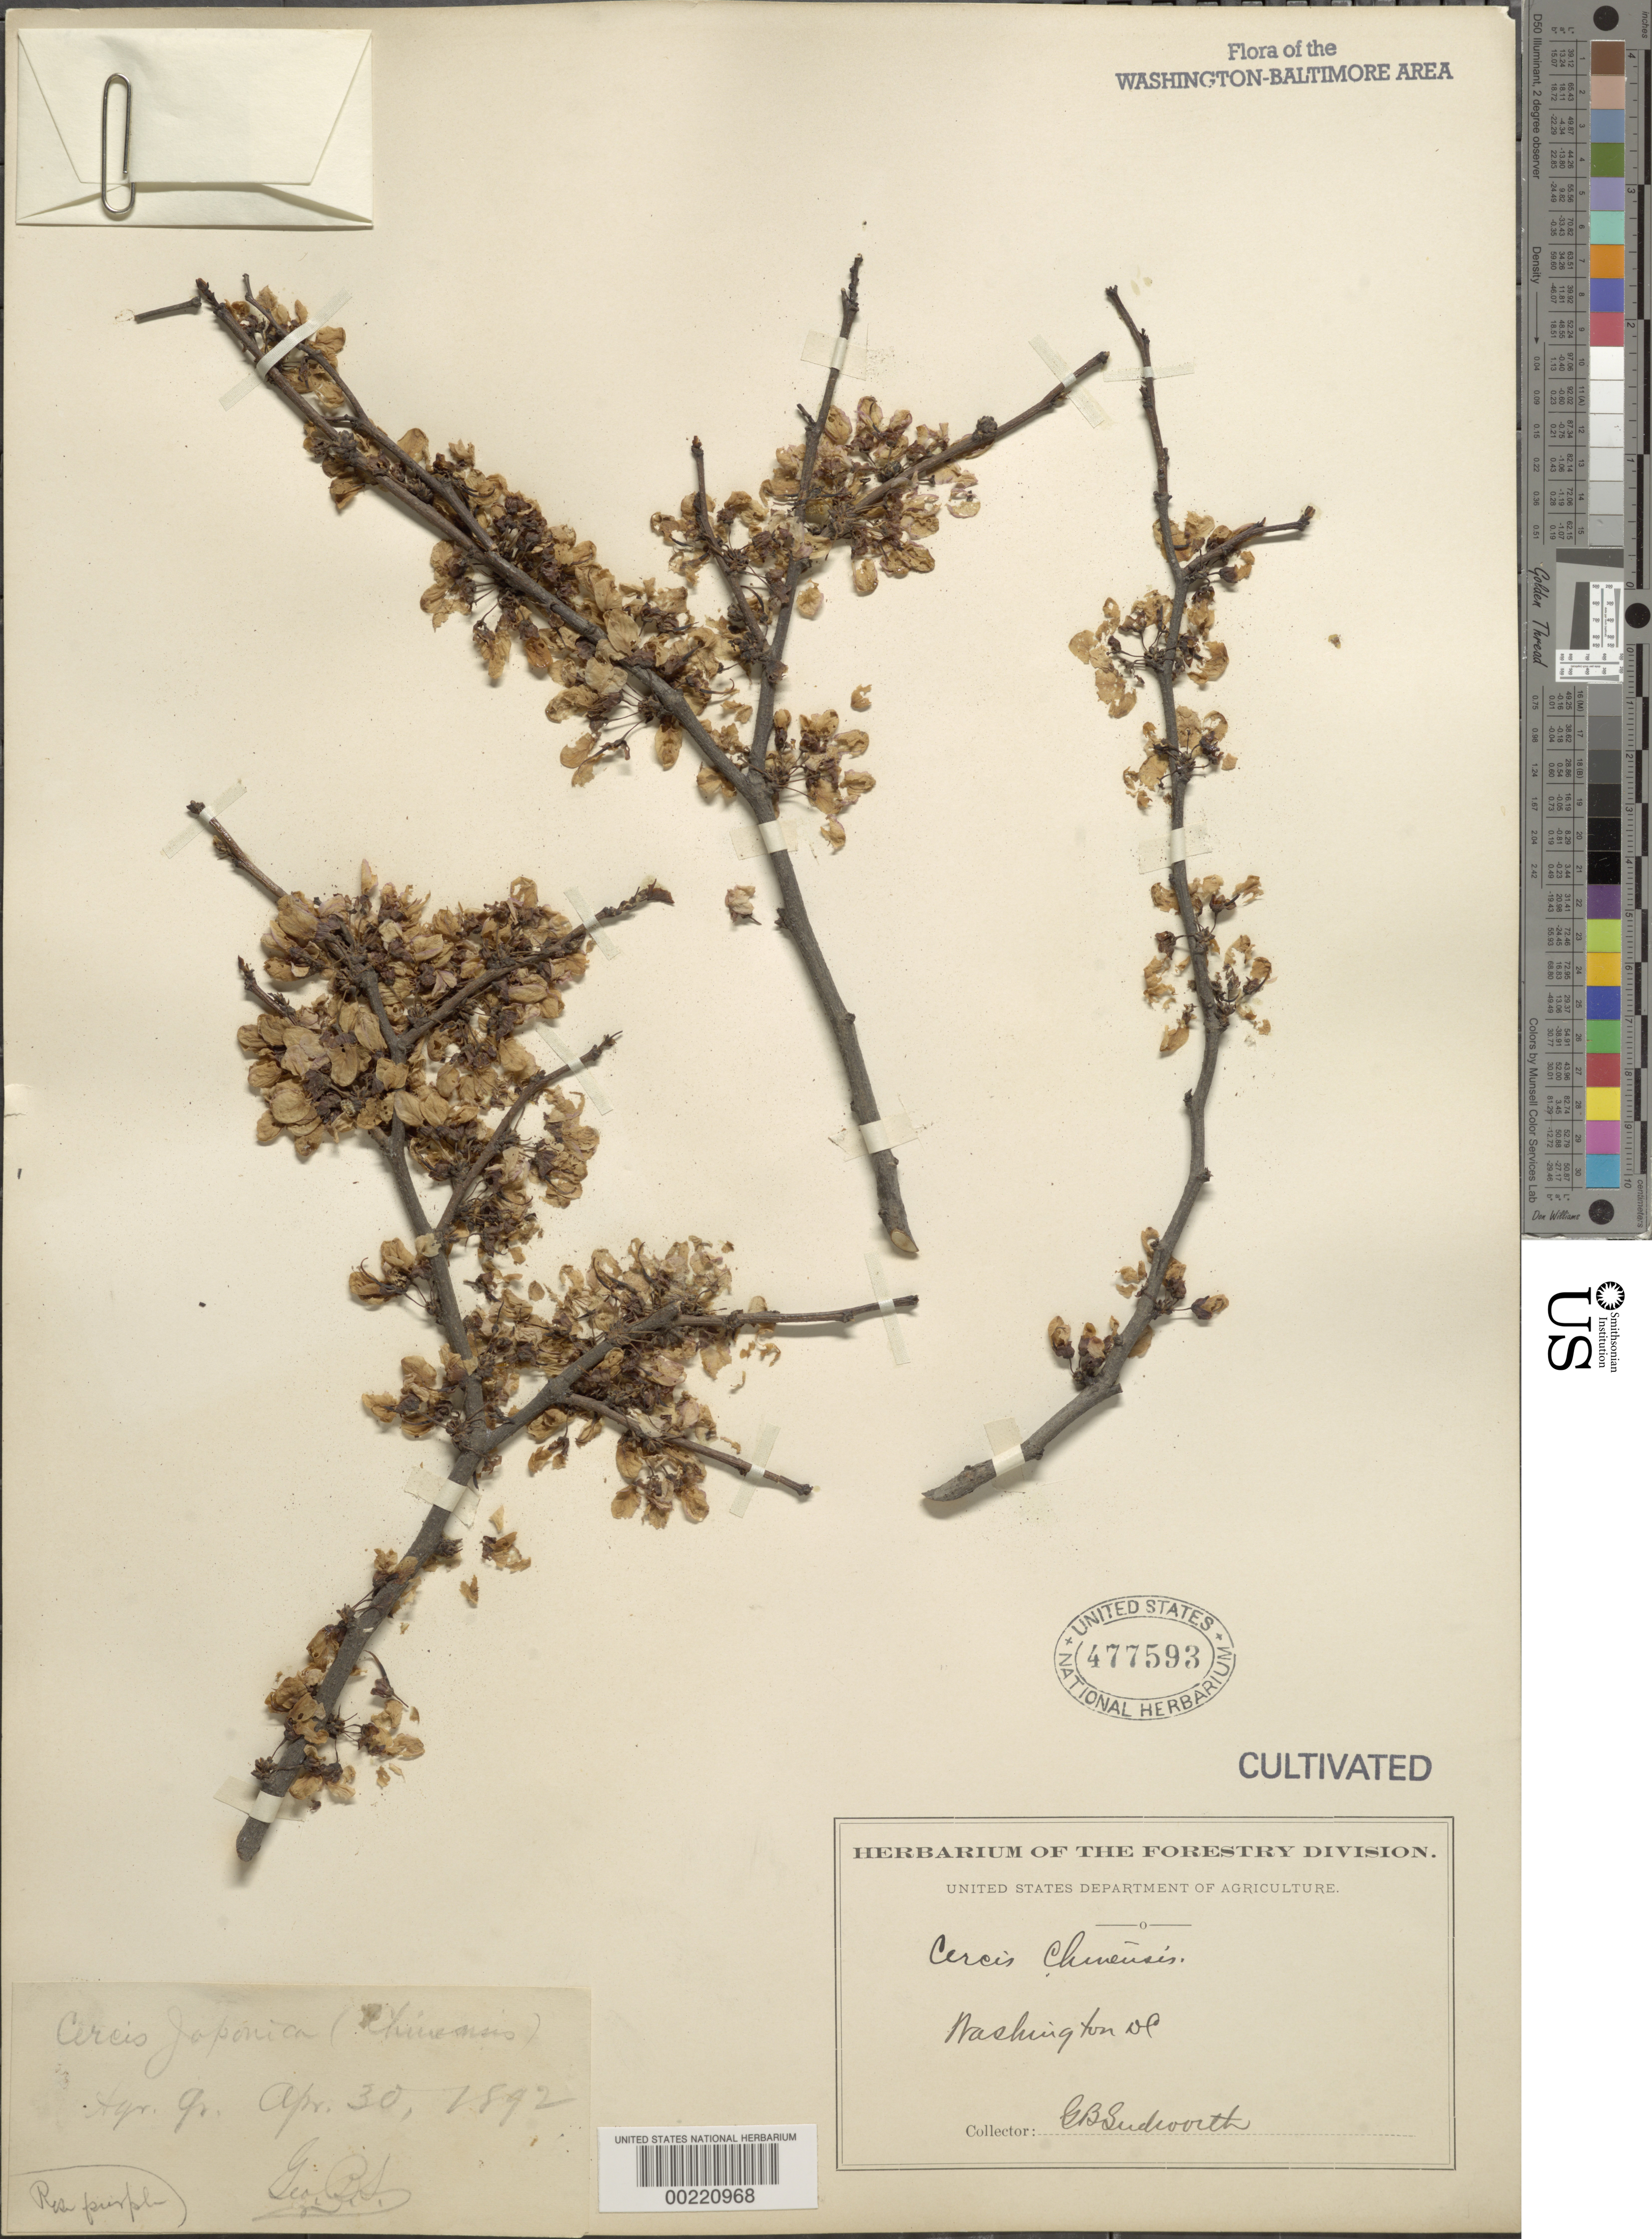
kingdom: Plantae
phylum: Tracheophyta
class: Magnoliopsida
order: Fabales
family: Fabaceae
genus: Cercis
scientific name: Cercis chinensis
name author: Bunge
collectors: G. B. Sudworth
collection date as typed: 30 Apr 1892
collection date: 1892-04-30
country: United States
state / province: District of Columbia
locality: Department of Agriculture grounds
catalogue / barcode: US 477593